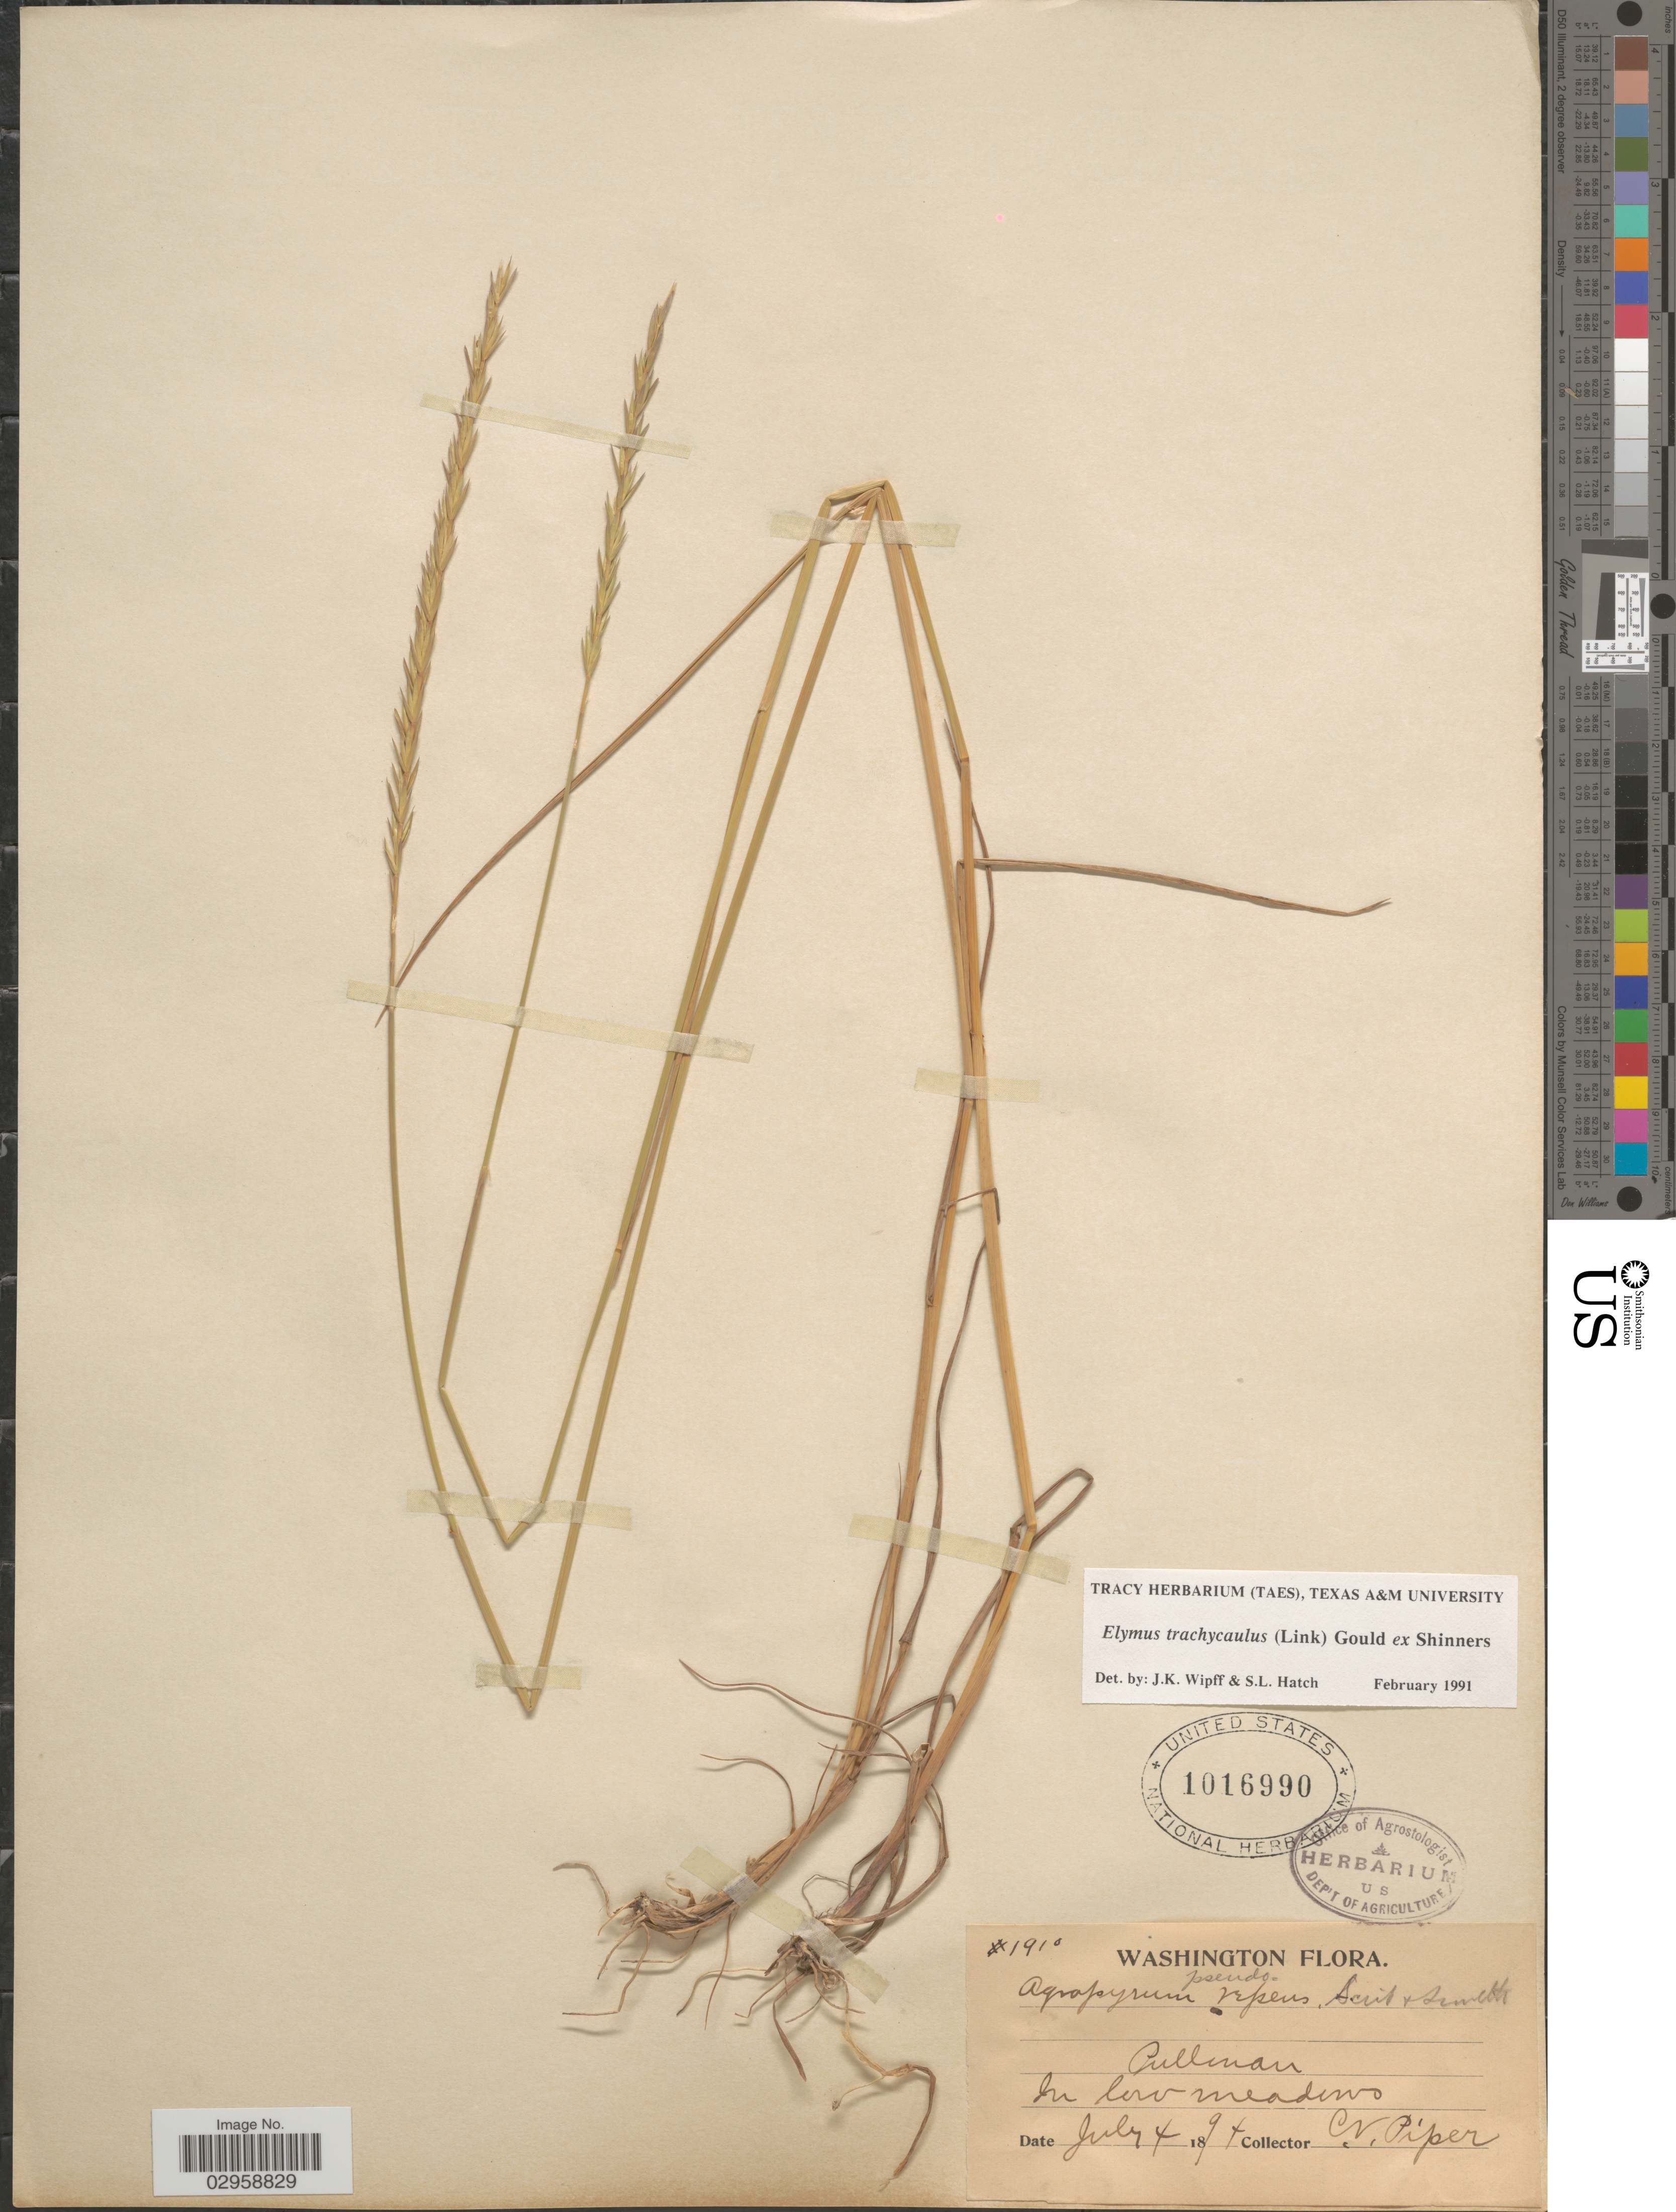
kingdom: Plantae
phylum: Tracheophyta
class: Liliopsida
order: Poales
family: Poaceae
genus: Elymus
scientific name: Elymus trachycaulus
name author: (Link) Gould ex Shinners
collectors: C. V. Piper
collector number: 1910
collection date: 1894-07-04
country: United States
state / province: Washington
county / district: Whitman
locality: Pullman.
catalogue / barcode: US 1016990